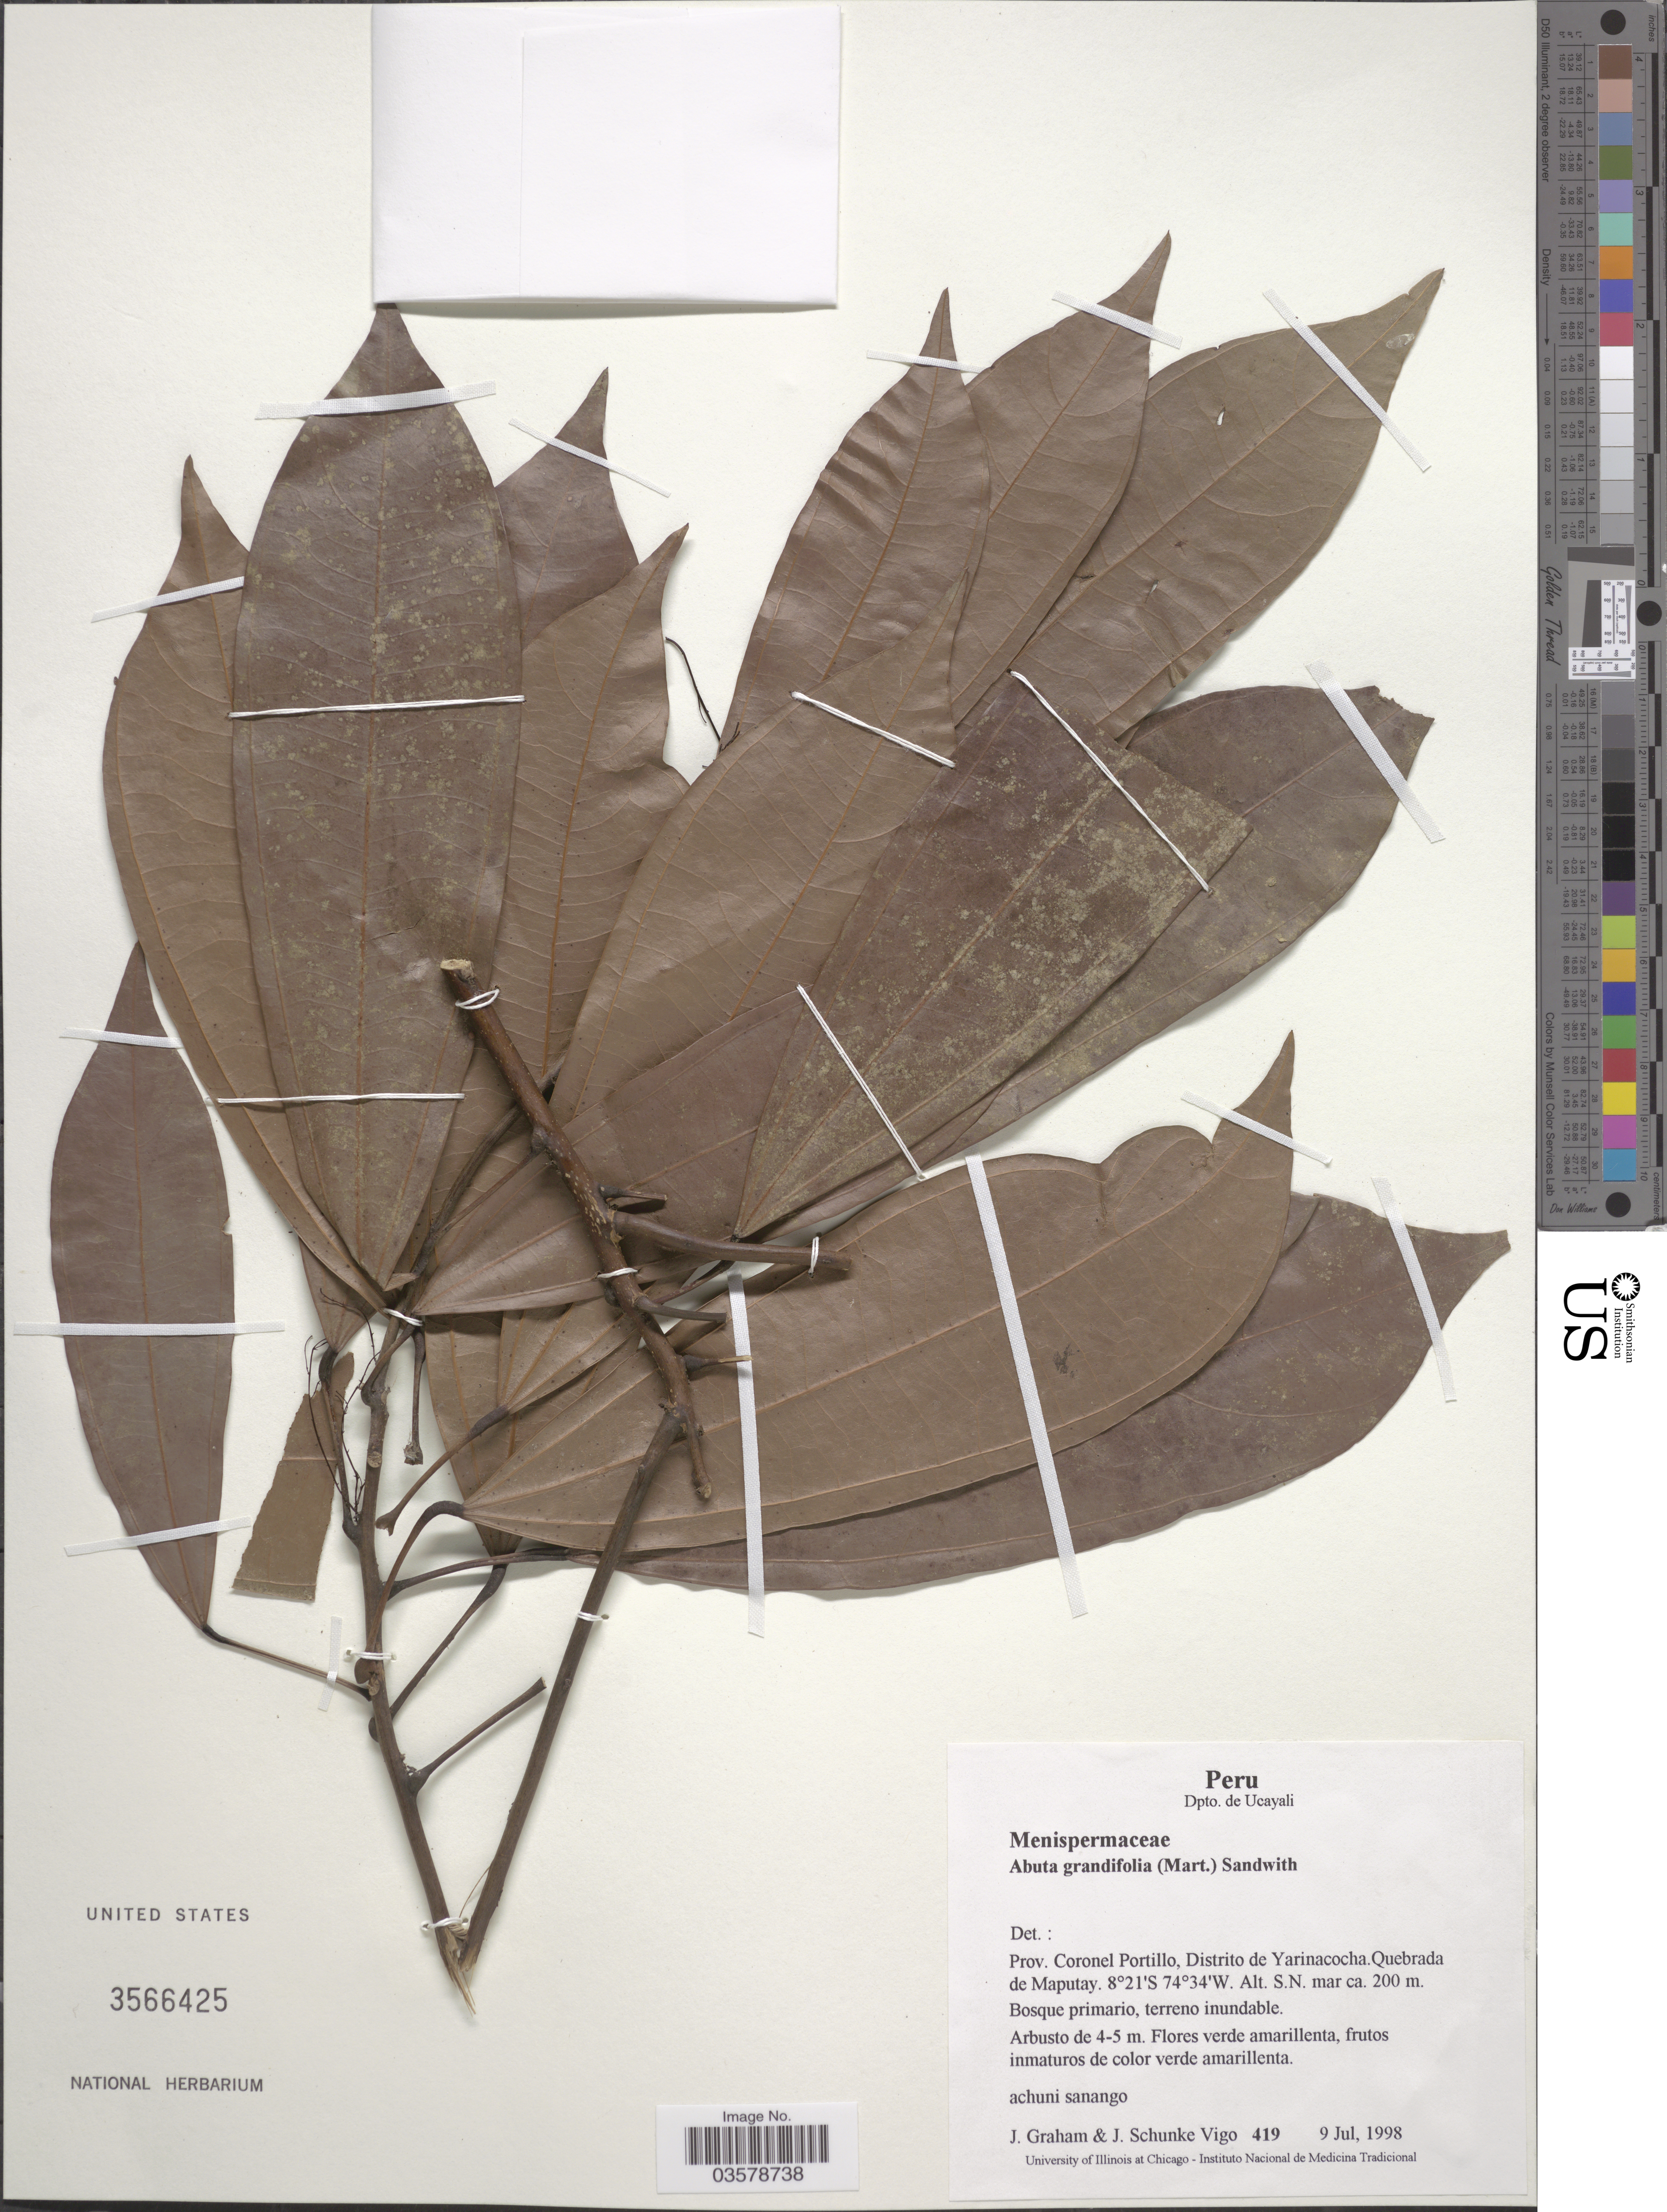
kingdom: Plantae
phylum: Tracheophyta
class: Magnoliopsida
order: Ranunculales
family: Menispermaceae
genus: Abuta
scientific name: Abuta grandifolia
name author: (Mart.) Sandwith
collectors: J. Graham & J. Schunke Vigo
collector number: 419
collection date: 1998-07-09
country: Peru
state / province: Ucayali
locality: Dpto. de Ucayali. Prov. Coronel Portillo, Distrito de Yarinacocha. Quebrada de Maputay.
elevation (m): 200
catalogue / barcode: US 3566425